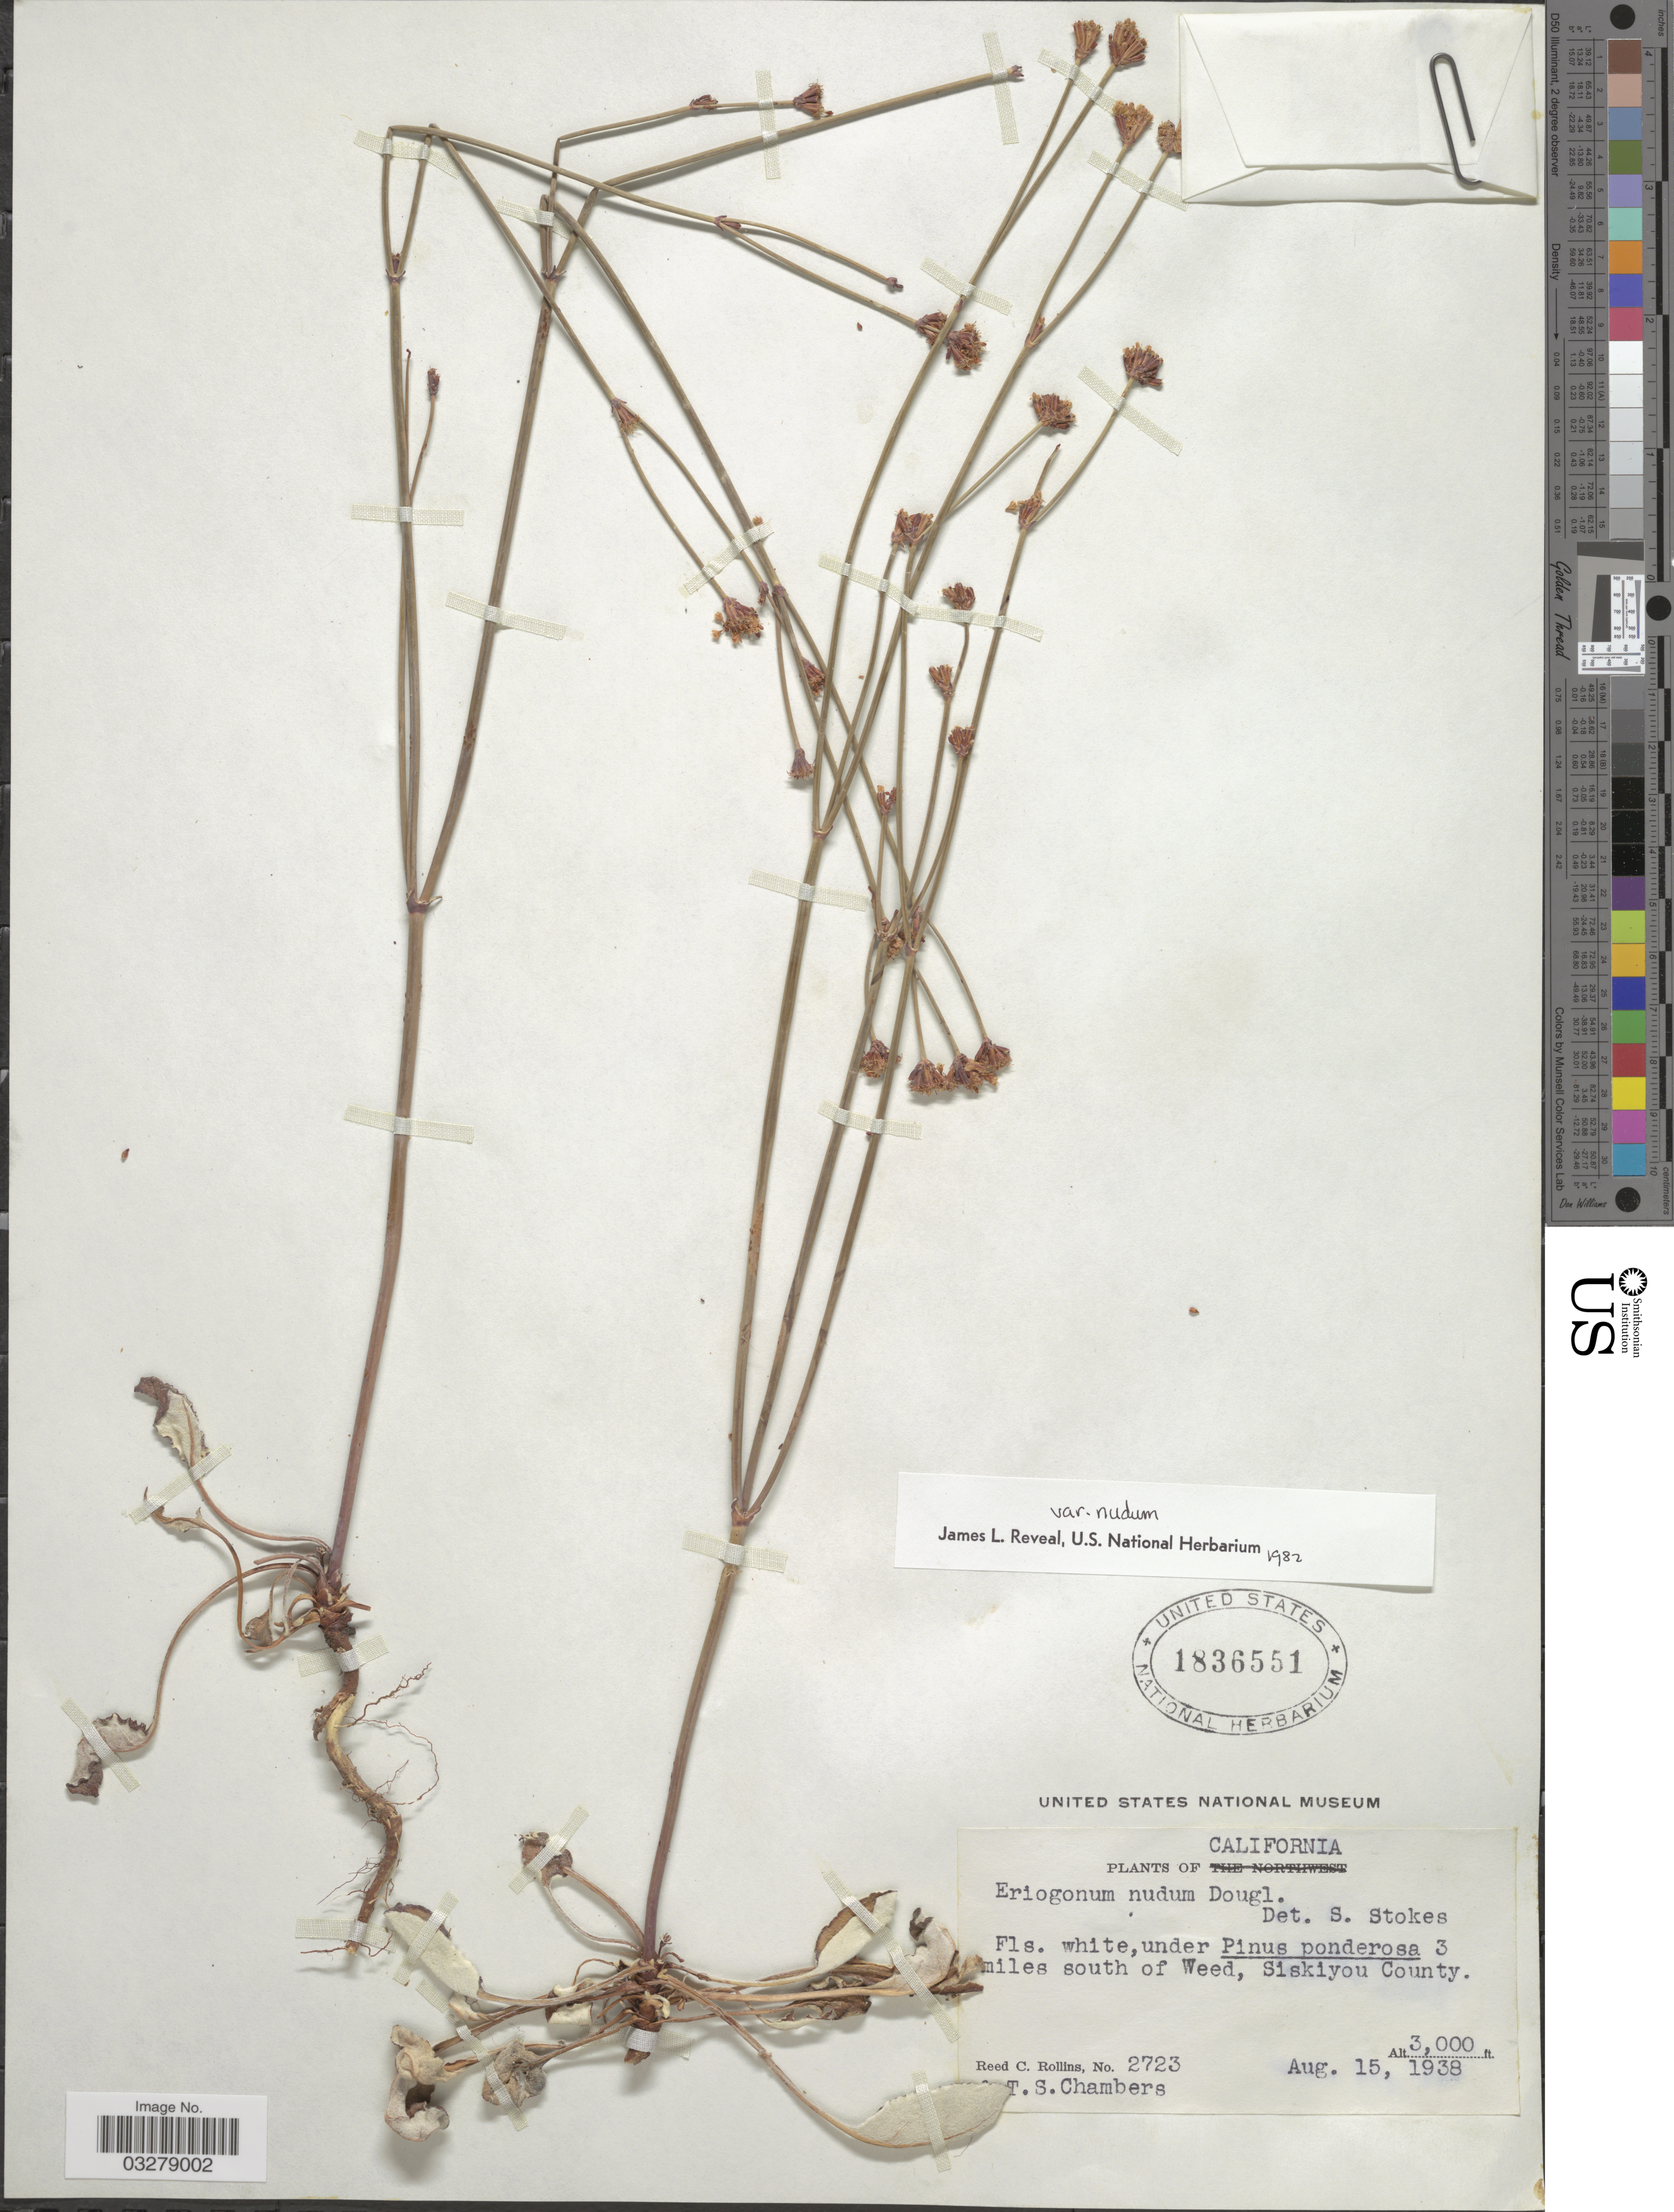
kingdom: Plantae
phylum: Tracheophyta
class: Magnoliopsida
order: Caryophyllales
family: Polygonaceae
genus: Eriogonum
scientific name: Eriogonum nudum var. nudum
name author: Douglas ex Benth.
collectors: R. C. Rollins & T. Chambers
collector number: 2723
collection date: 1938-08-15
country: United States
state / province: California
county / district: Siskiyou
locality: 3 miles south of Weed, Siskiyou County.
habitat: under Pinus Pondeross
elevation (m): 914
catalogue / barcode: US 1836551